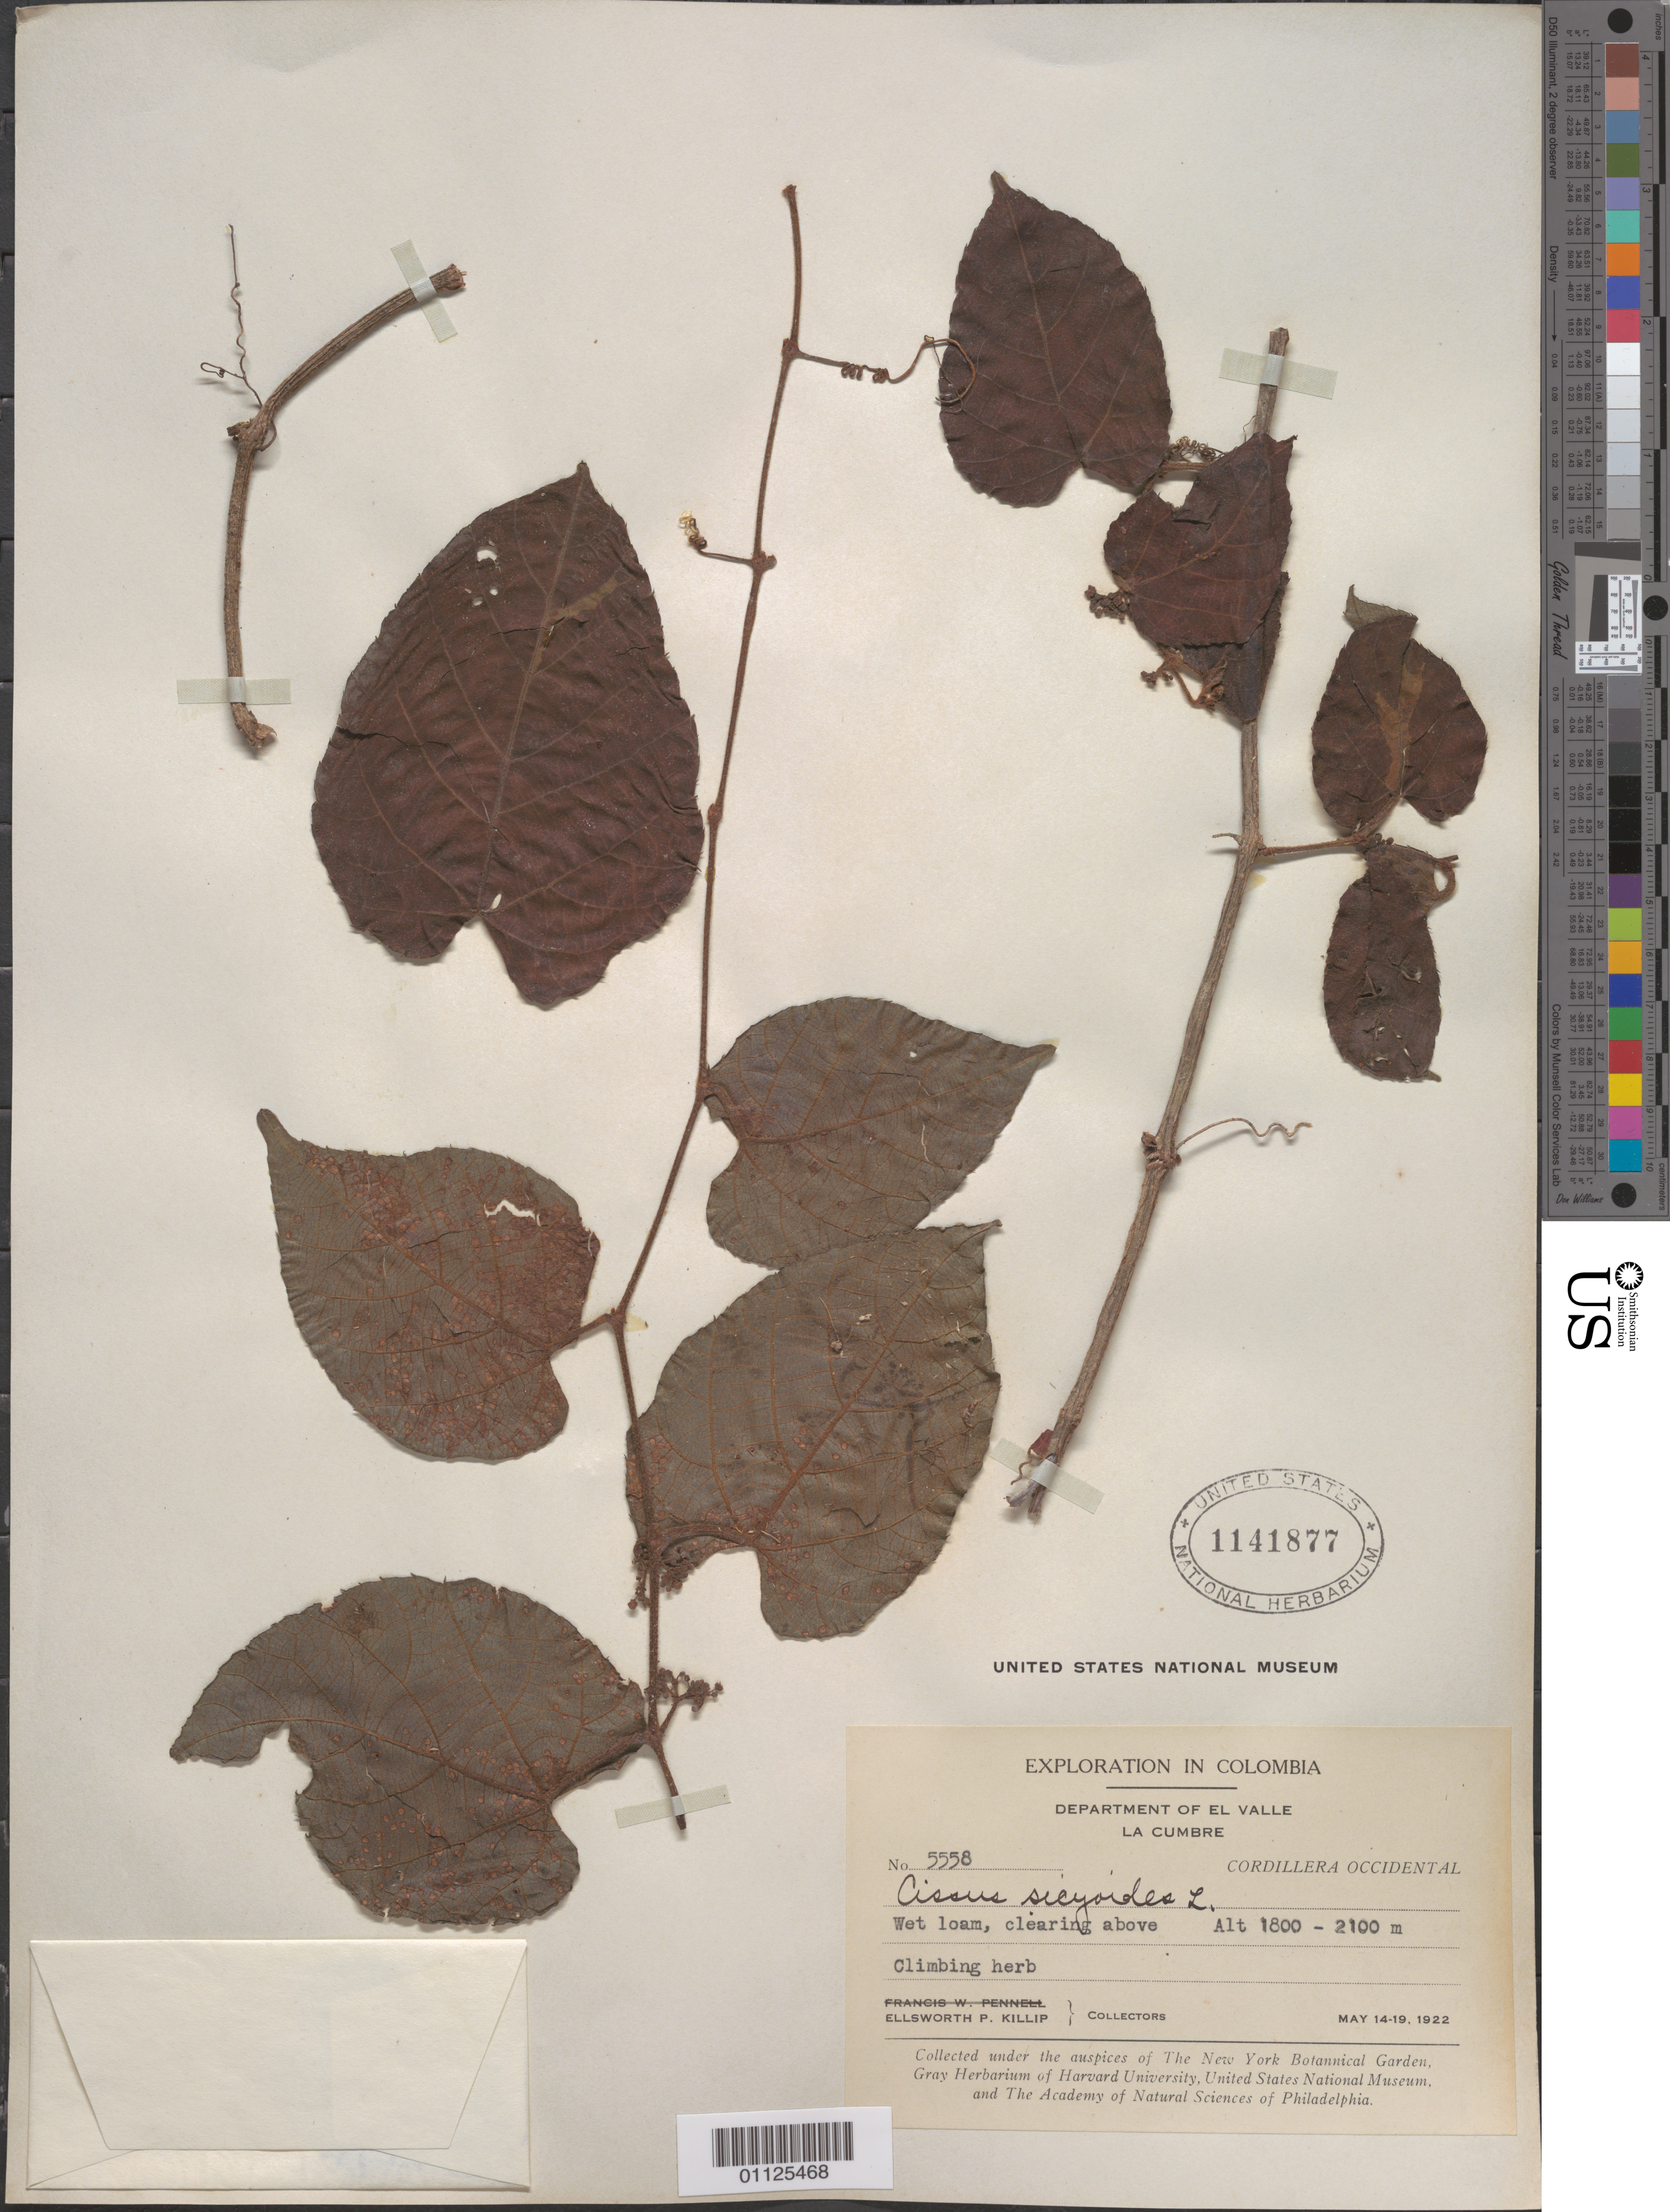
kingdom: Plantae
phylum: Tracheophyta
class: Magnoliopsida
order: Vitales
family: Vitaceae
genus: Cissus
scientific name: Cissus verticillata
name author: (L.) Nicolson & C.E. Jarvis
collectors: E. P. Killip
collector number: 5558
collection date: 1922-05-14/1922-05-19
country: Colombia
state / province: Valle del Cauca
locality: Dept. of El Valle. La Cumbre.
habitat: Wet loam, clearing. Climbing herb.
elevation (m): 1800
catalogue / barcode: US 1141877